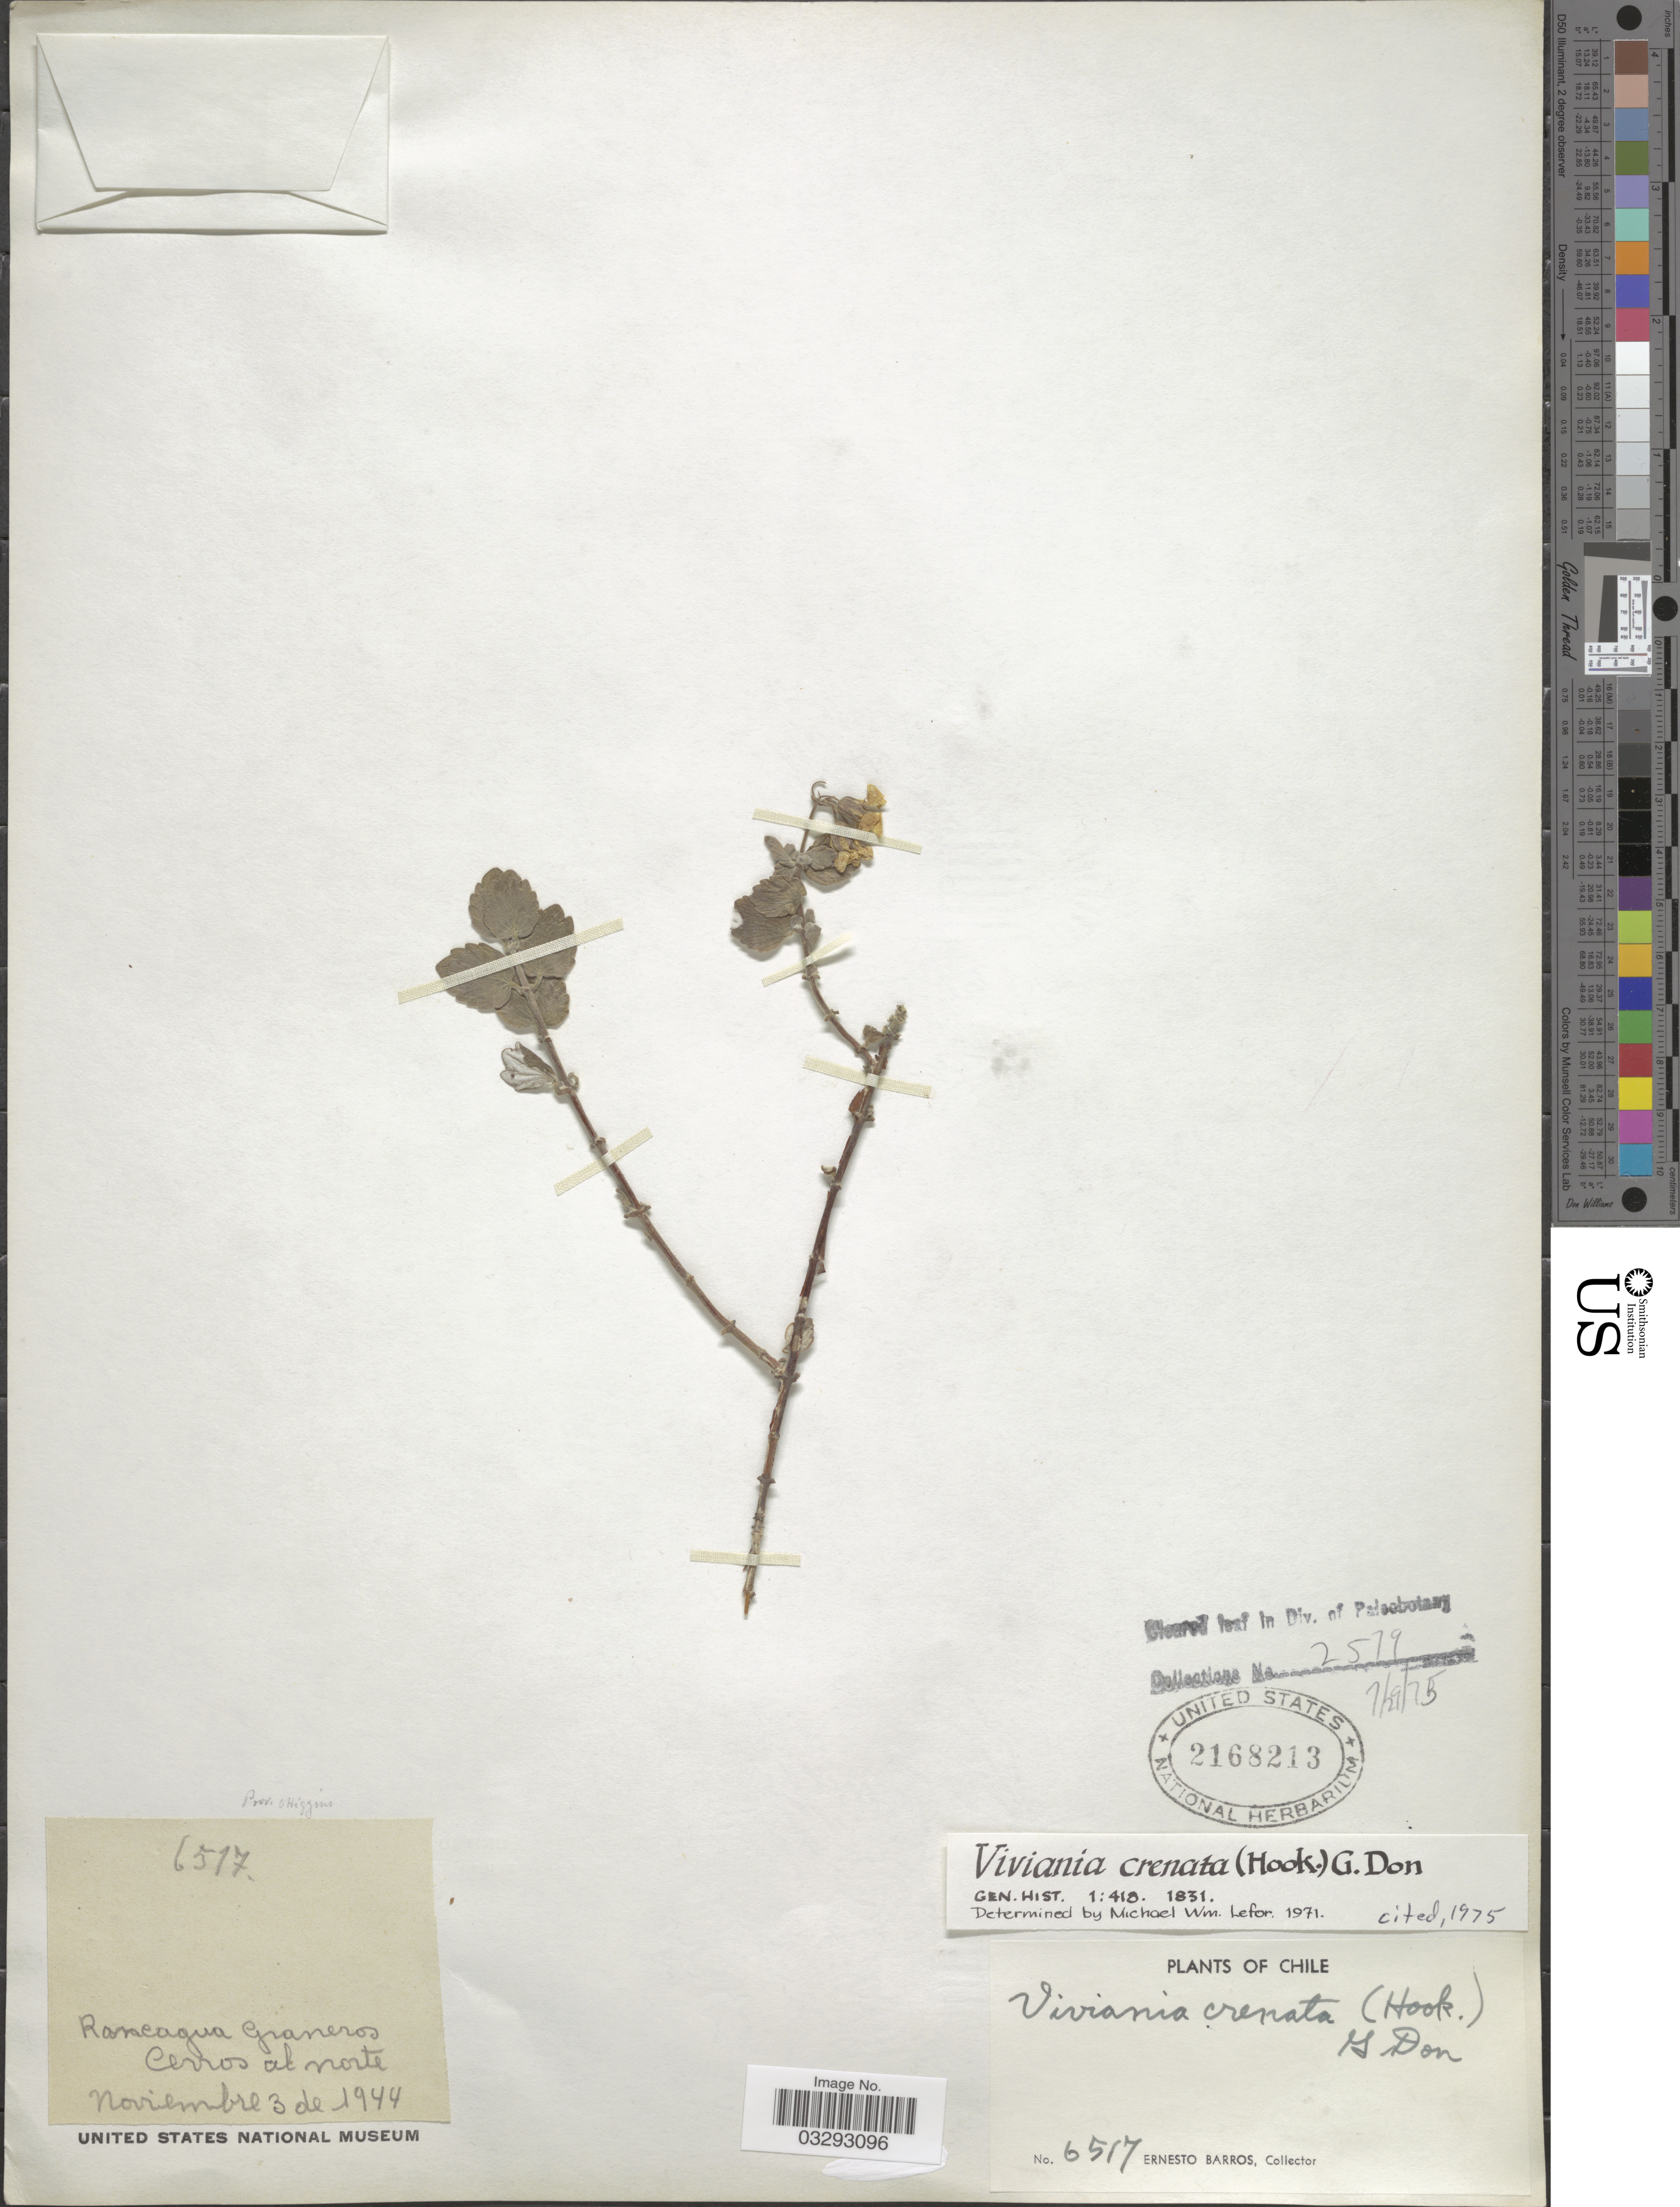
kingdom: Plantae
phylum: Tracheophyta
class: Magnoliopsida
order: Geraniales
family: Vivianiaceae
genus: Viviania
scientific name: Viviania crenata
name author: (Hook.) G. Don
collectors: E. Barros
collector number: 6517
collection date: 1944-11-03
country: Chile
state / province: O'Higgins (VI)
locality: Rancagua Graneros. Cerros al norte. Prov. O'Higgins.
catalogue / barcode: US 2168213